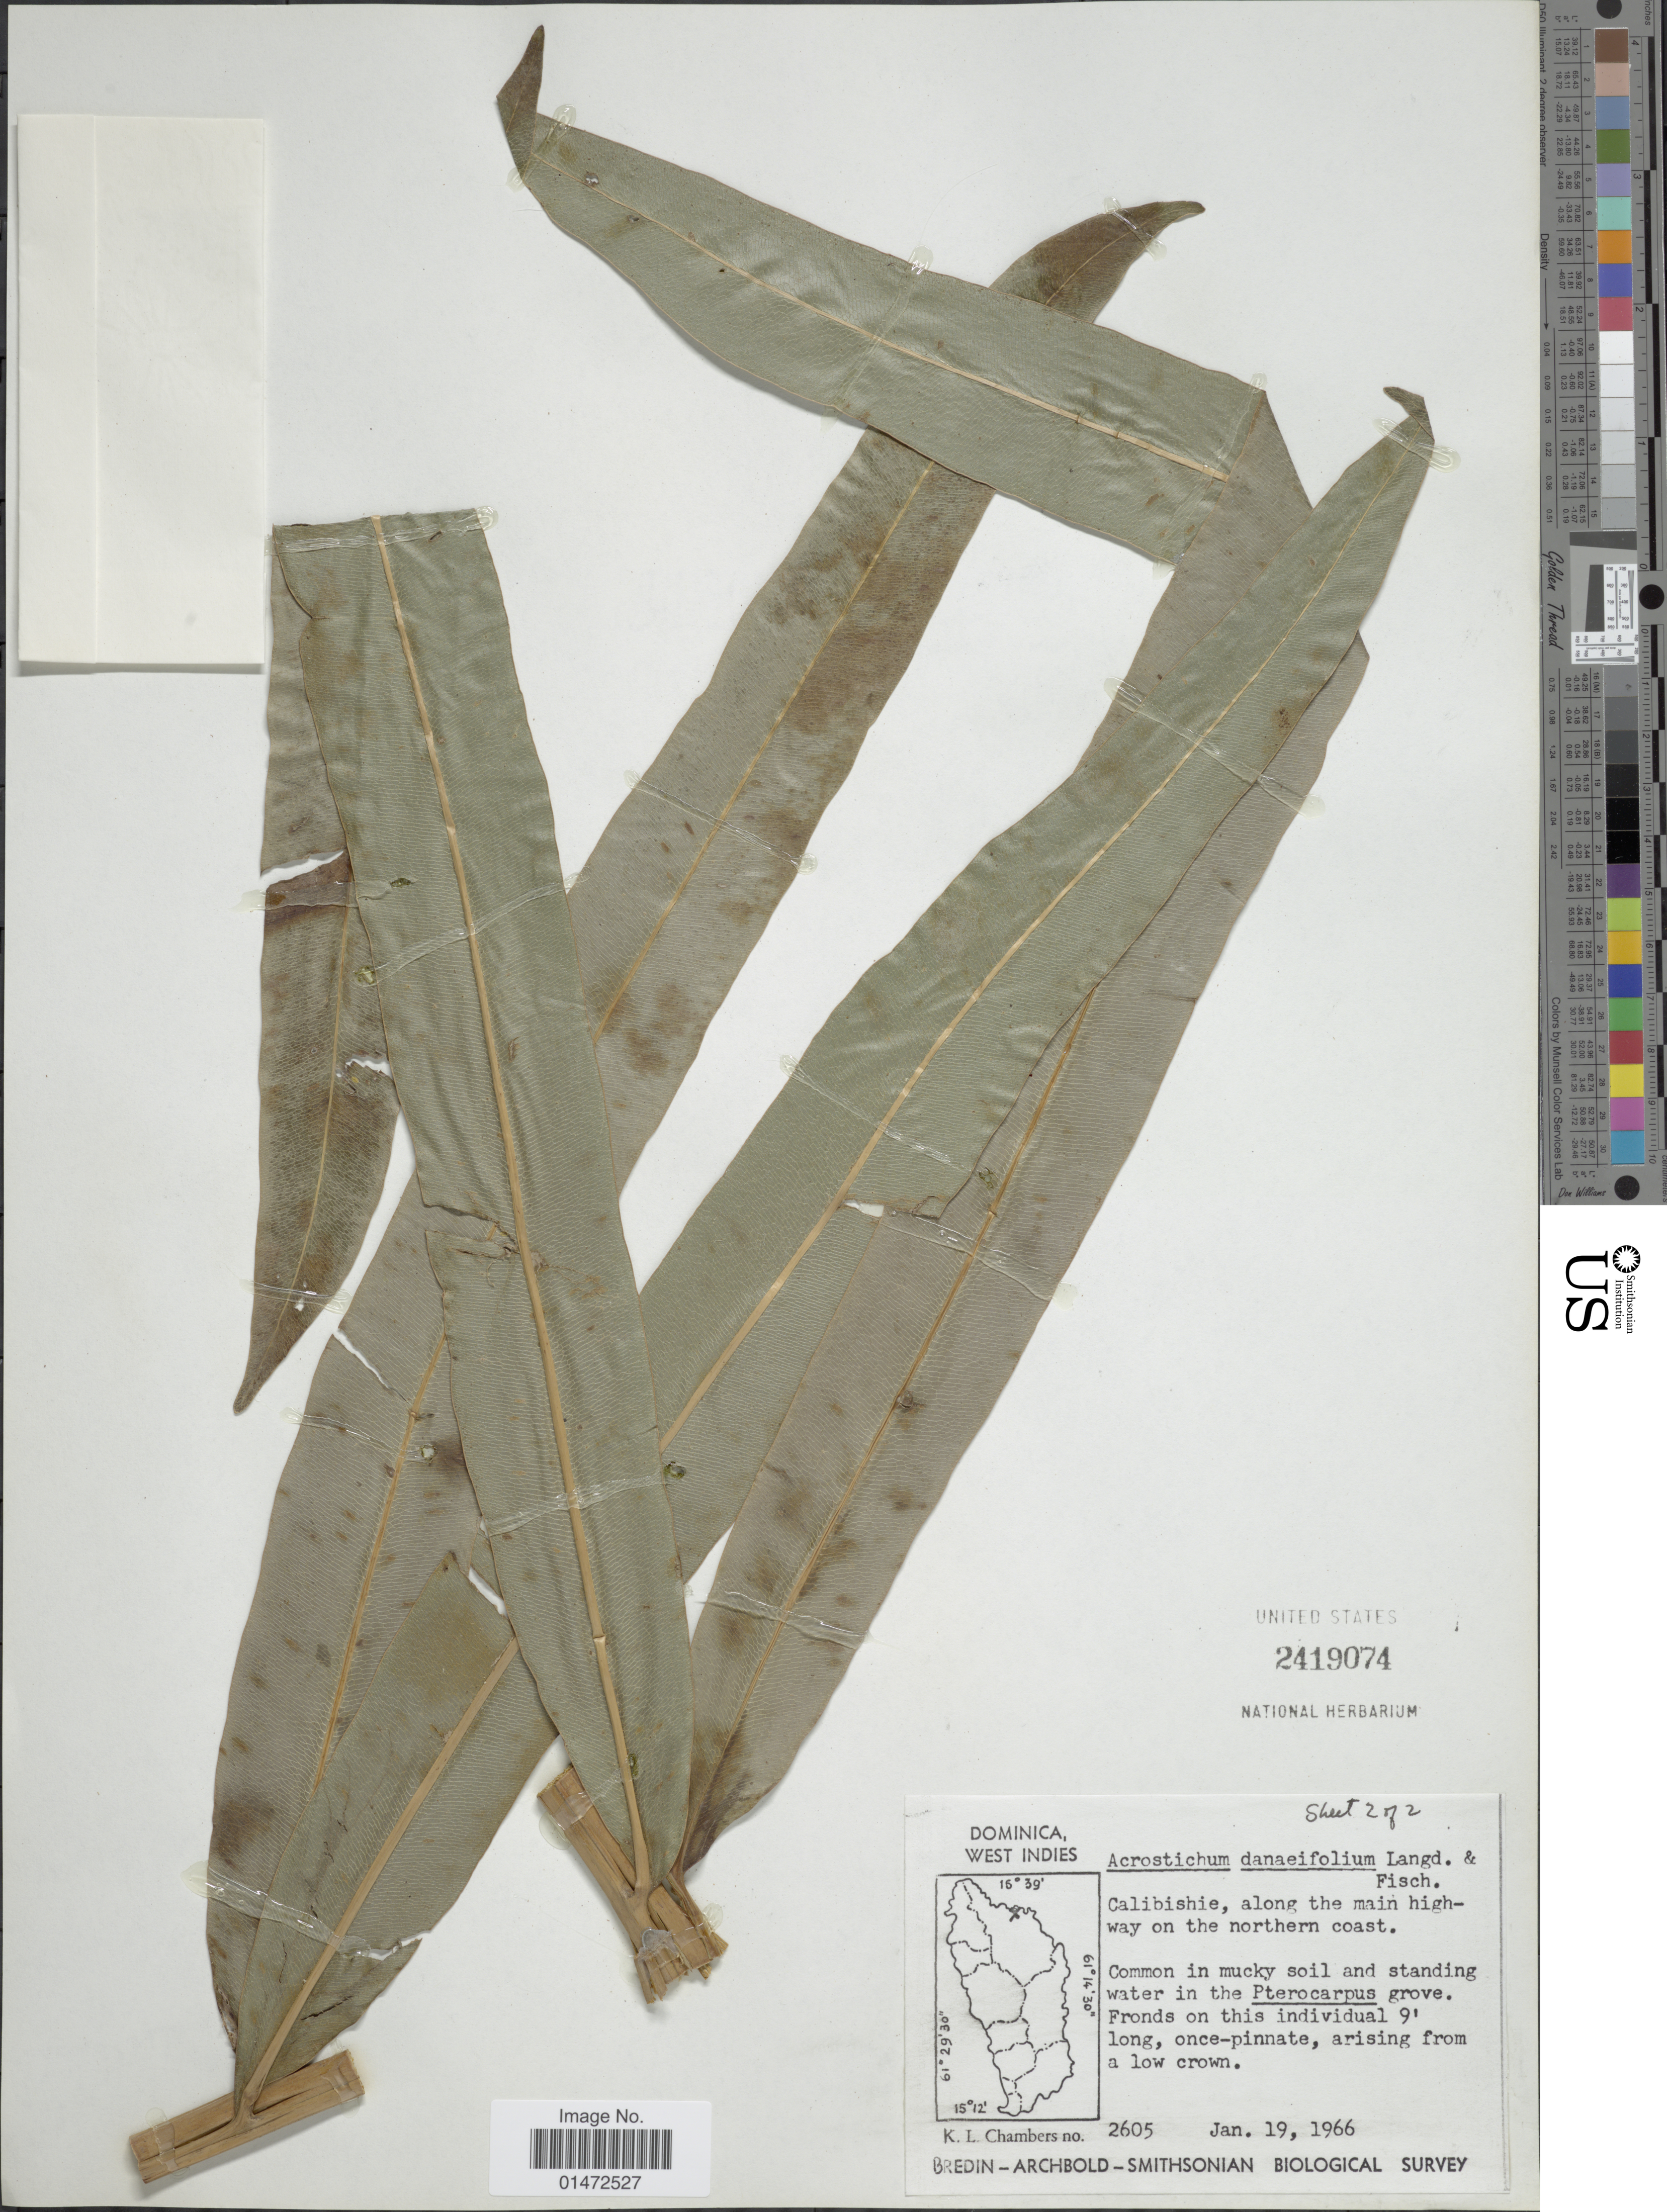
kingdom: Plantae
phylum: Tracheophyta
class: Polypodiopsida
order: Polypodiales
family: Pteridaceae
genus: Acrostichum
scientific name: Acrostichum danaeifolium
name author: Langsd. & Fisch.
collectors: K. Chambers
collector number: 2605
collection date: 1966-01-19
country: Dominica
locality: West Indies. Calibishie, along the main highway on the northern coast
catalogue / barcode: US 2419074